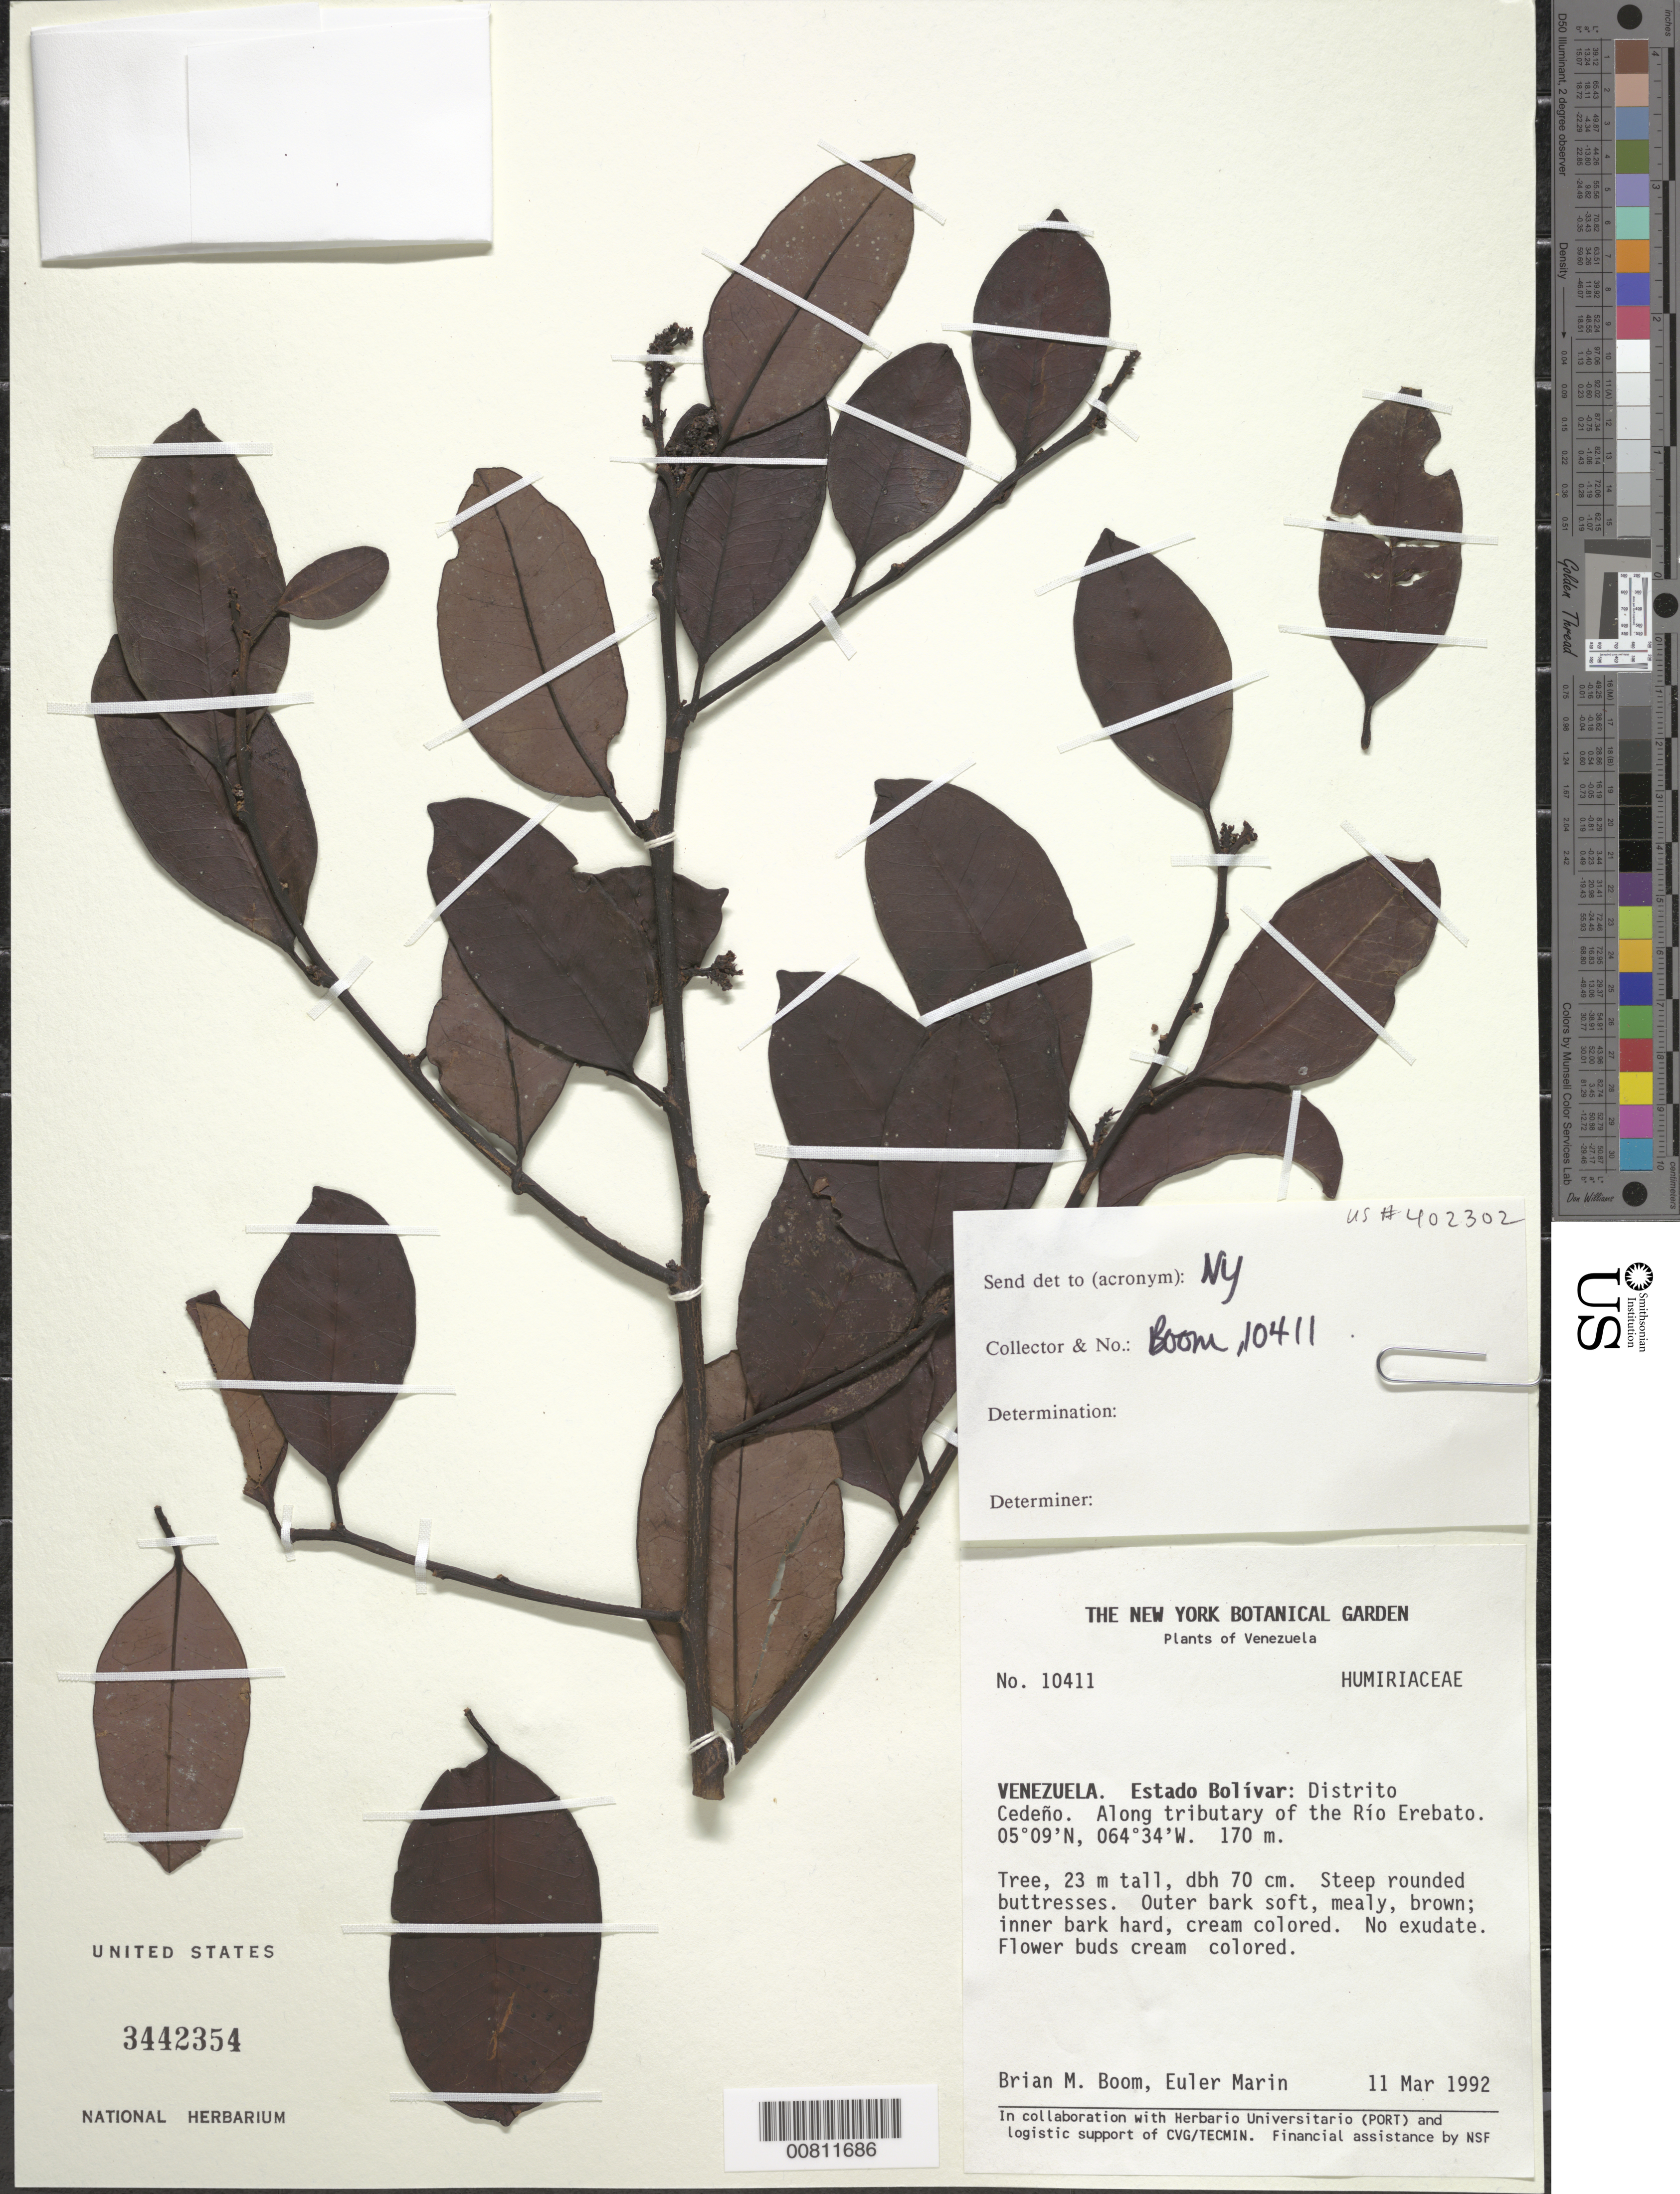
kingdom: Plantae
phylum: Tracheophyta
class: Magnoliopsida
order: Malpighiales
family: Humiriaceae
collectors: B. M. Boom & E. Marin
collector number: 10411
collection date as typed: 11-Mar-92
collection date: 1992-03-11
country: Venezuela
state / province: Bolívar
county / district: Cedeño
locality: Río Mawela, tributary of the Río Erebato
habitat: Along river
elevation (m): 170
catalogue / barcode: US 3442354